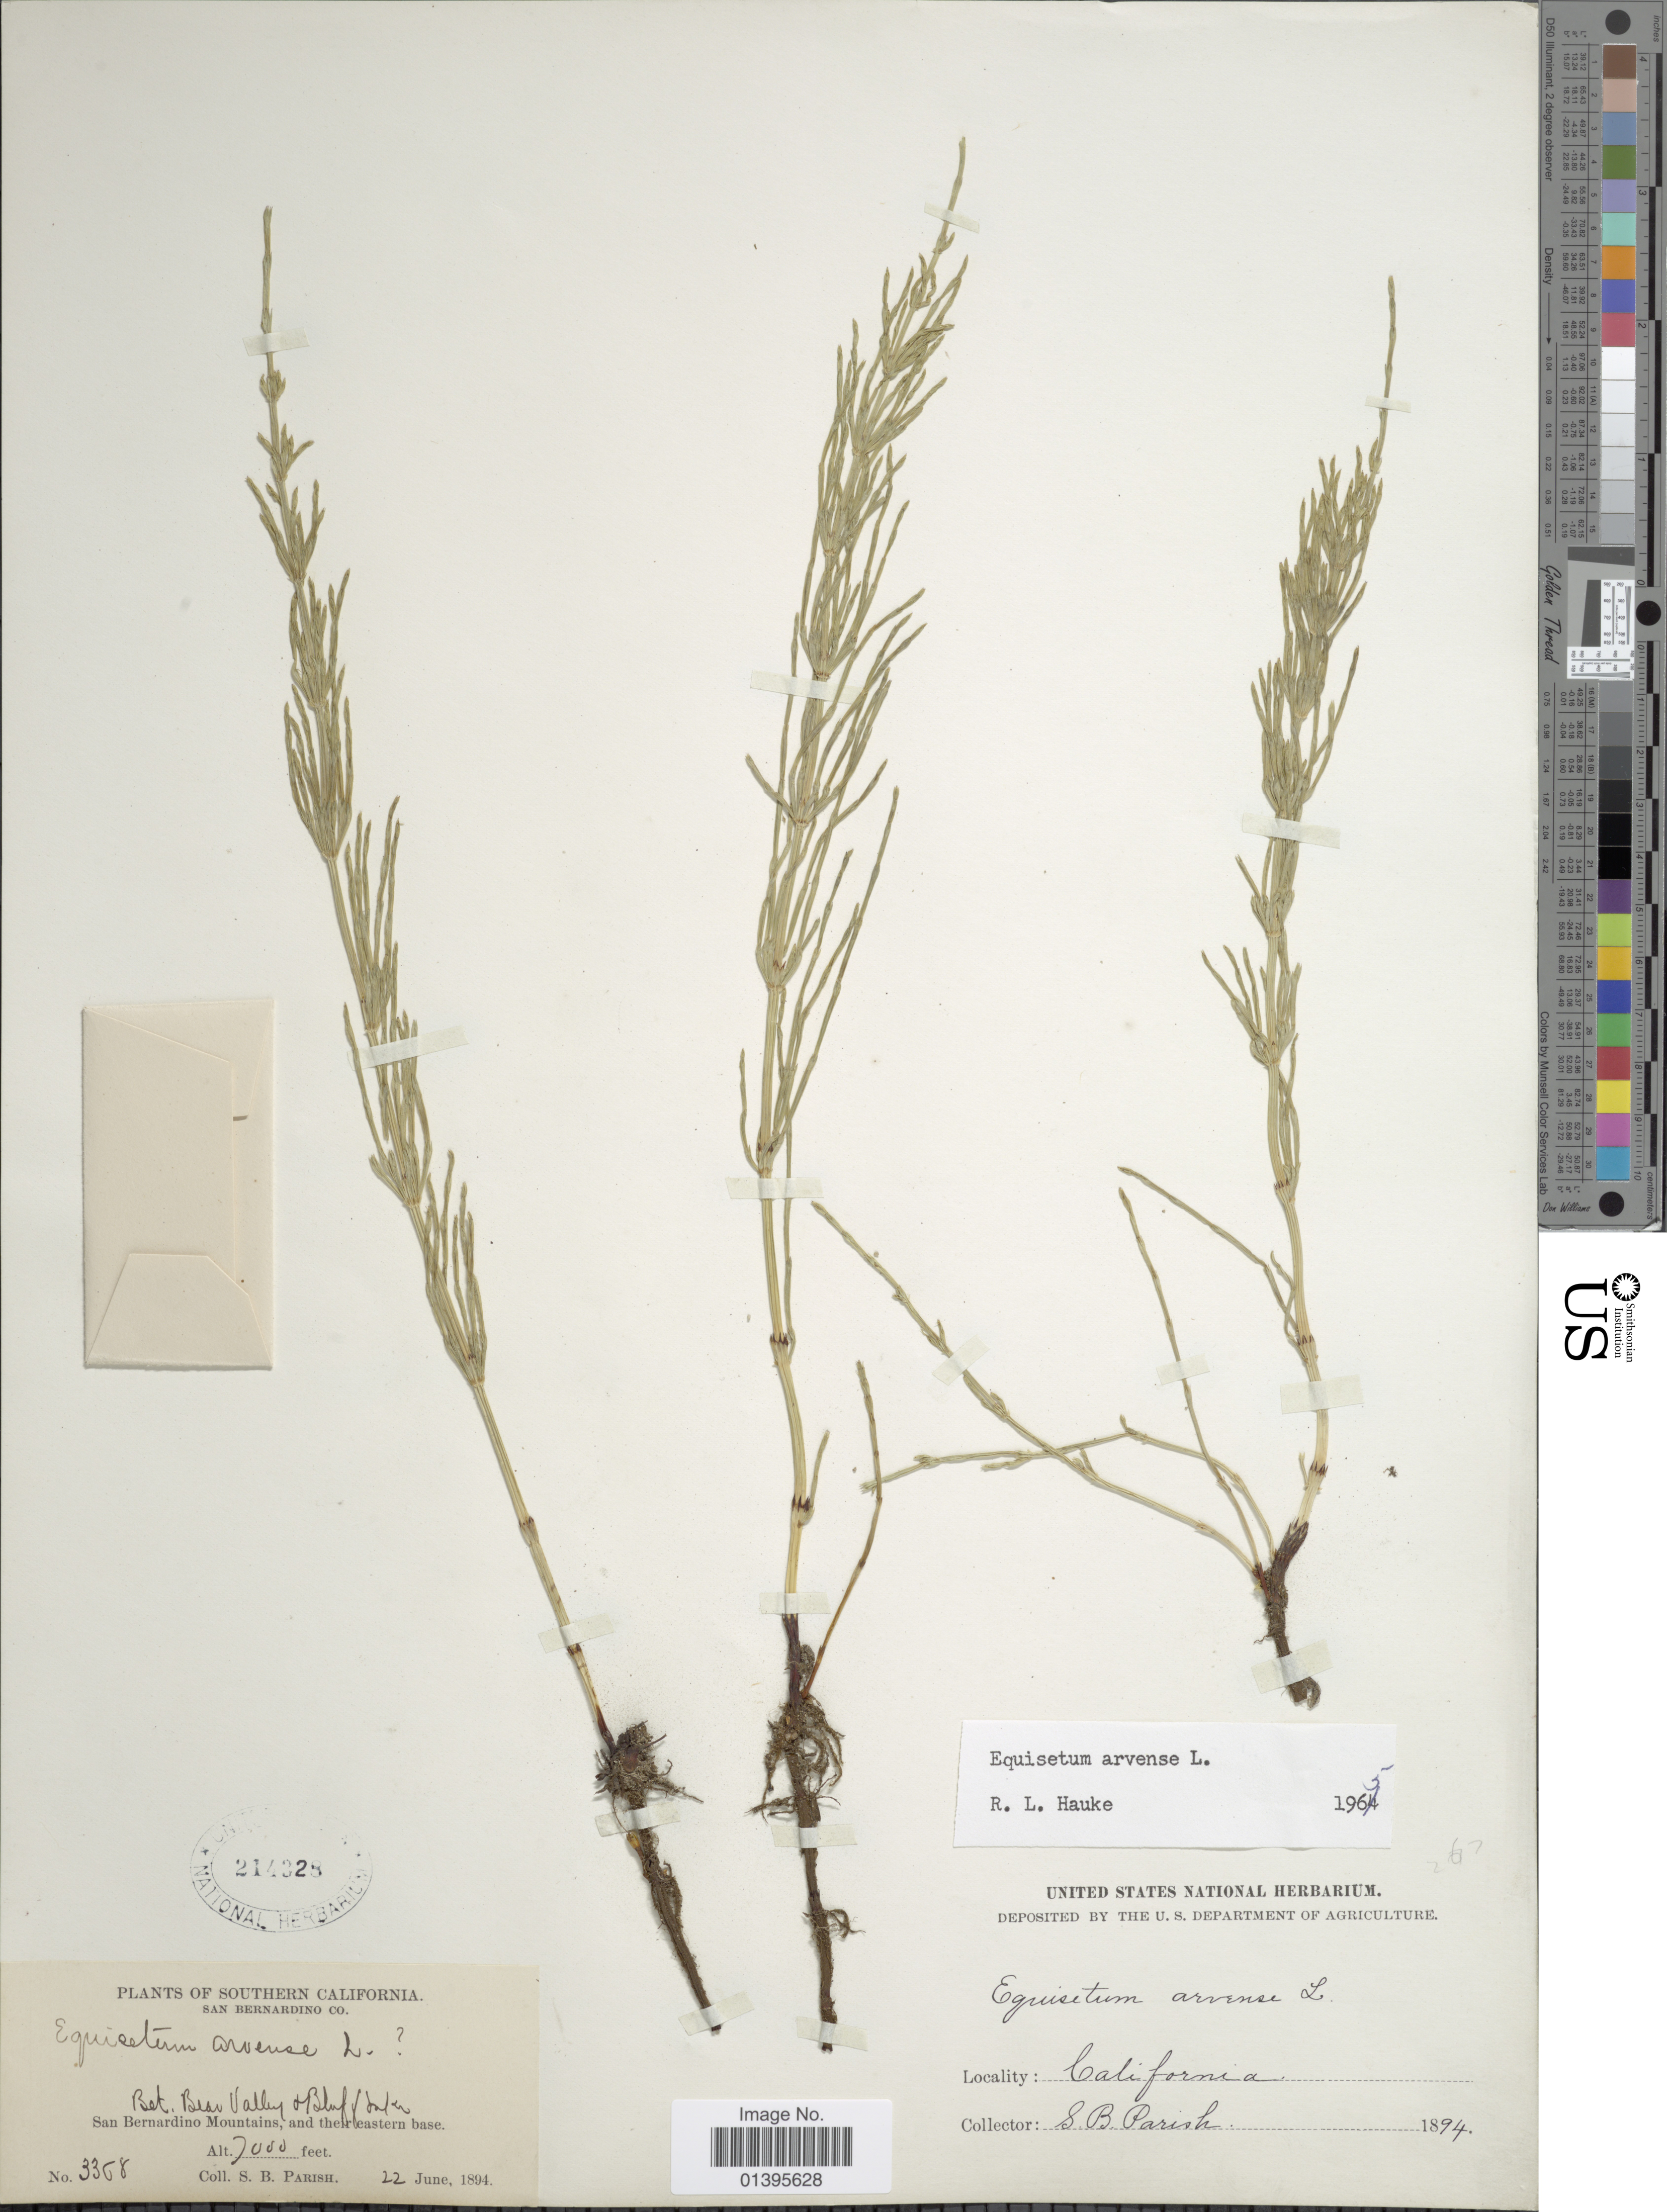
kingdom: Plantae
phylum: Tracheophyta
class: Polypodiopsida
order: Equisetales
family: Equisetaceae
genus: Equisetum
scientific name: Equisetum arvense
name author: L.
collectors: S. B. Parish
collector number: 3368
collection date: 1894-06-22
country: United States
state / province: California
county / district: San Bernardino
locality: Southern California. Bet. Bear Valley + Bluff Lake. San Bernardino Mountains, and the eastern base.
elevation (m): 2134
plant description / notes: Corrected "San Bernardino Co., Bet. Bear Valley of Bluff water, San Bernardino Mountains, and the eastern base." to "Southern California. Bet. Bear Valley + Bluff Lake. San Bernardino Mountains, and the eastern base." Removed "San Bernardino Co." from Precise Locality field and added to County field.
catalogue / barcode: US 214328